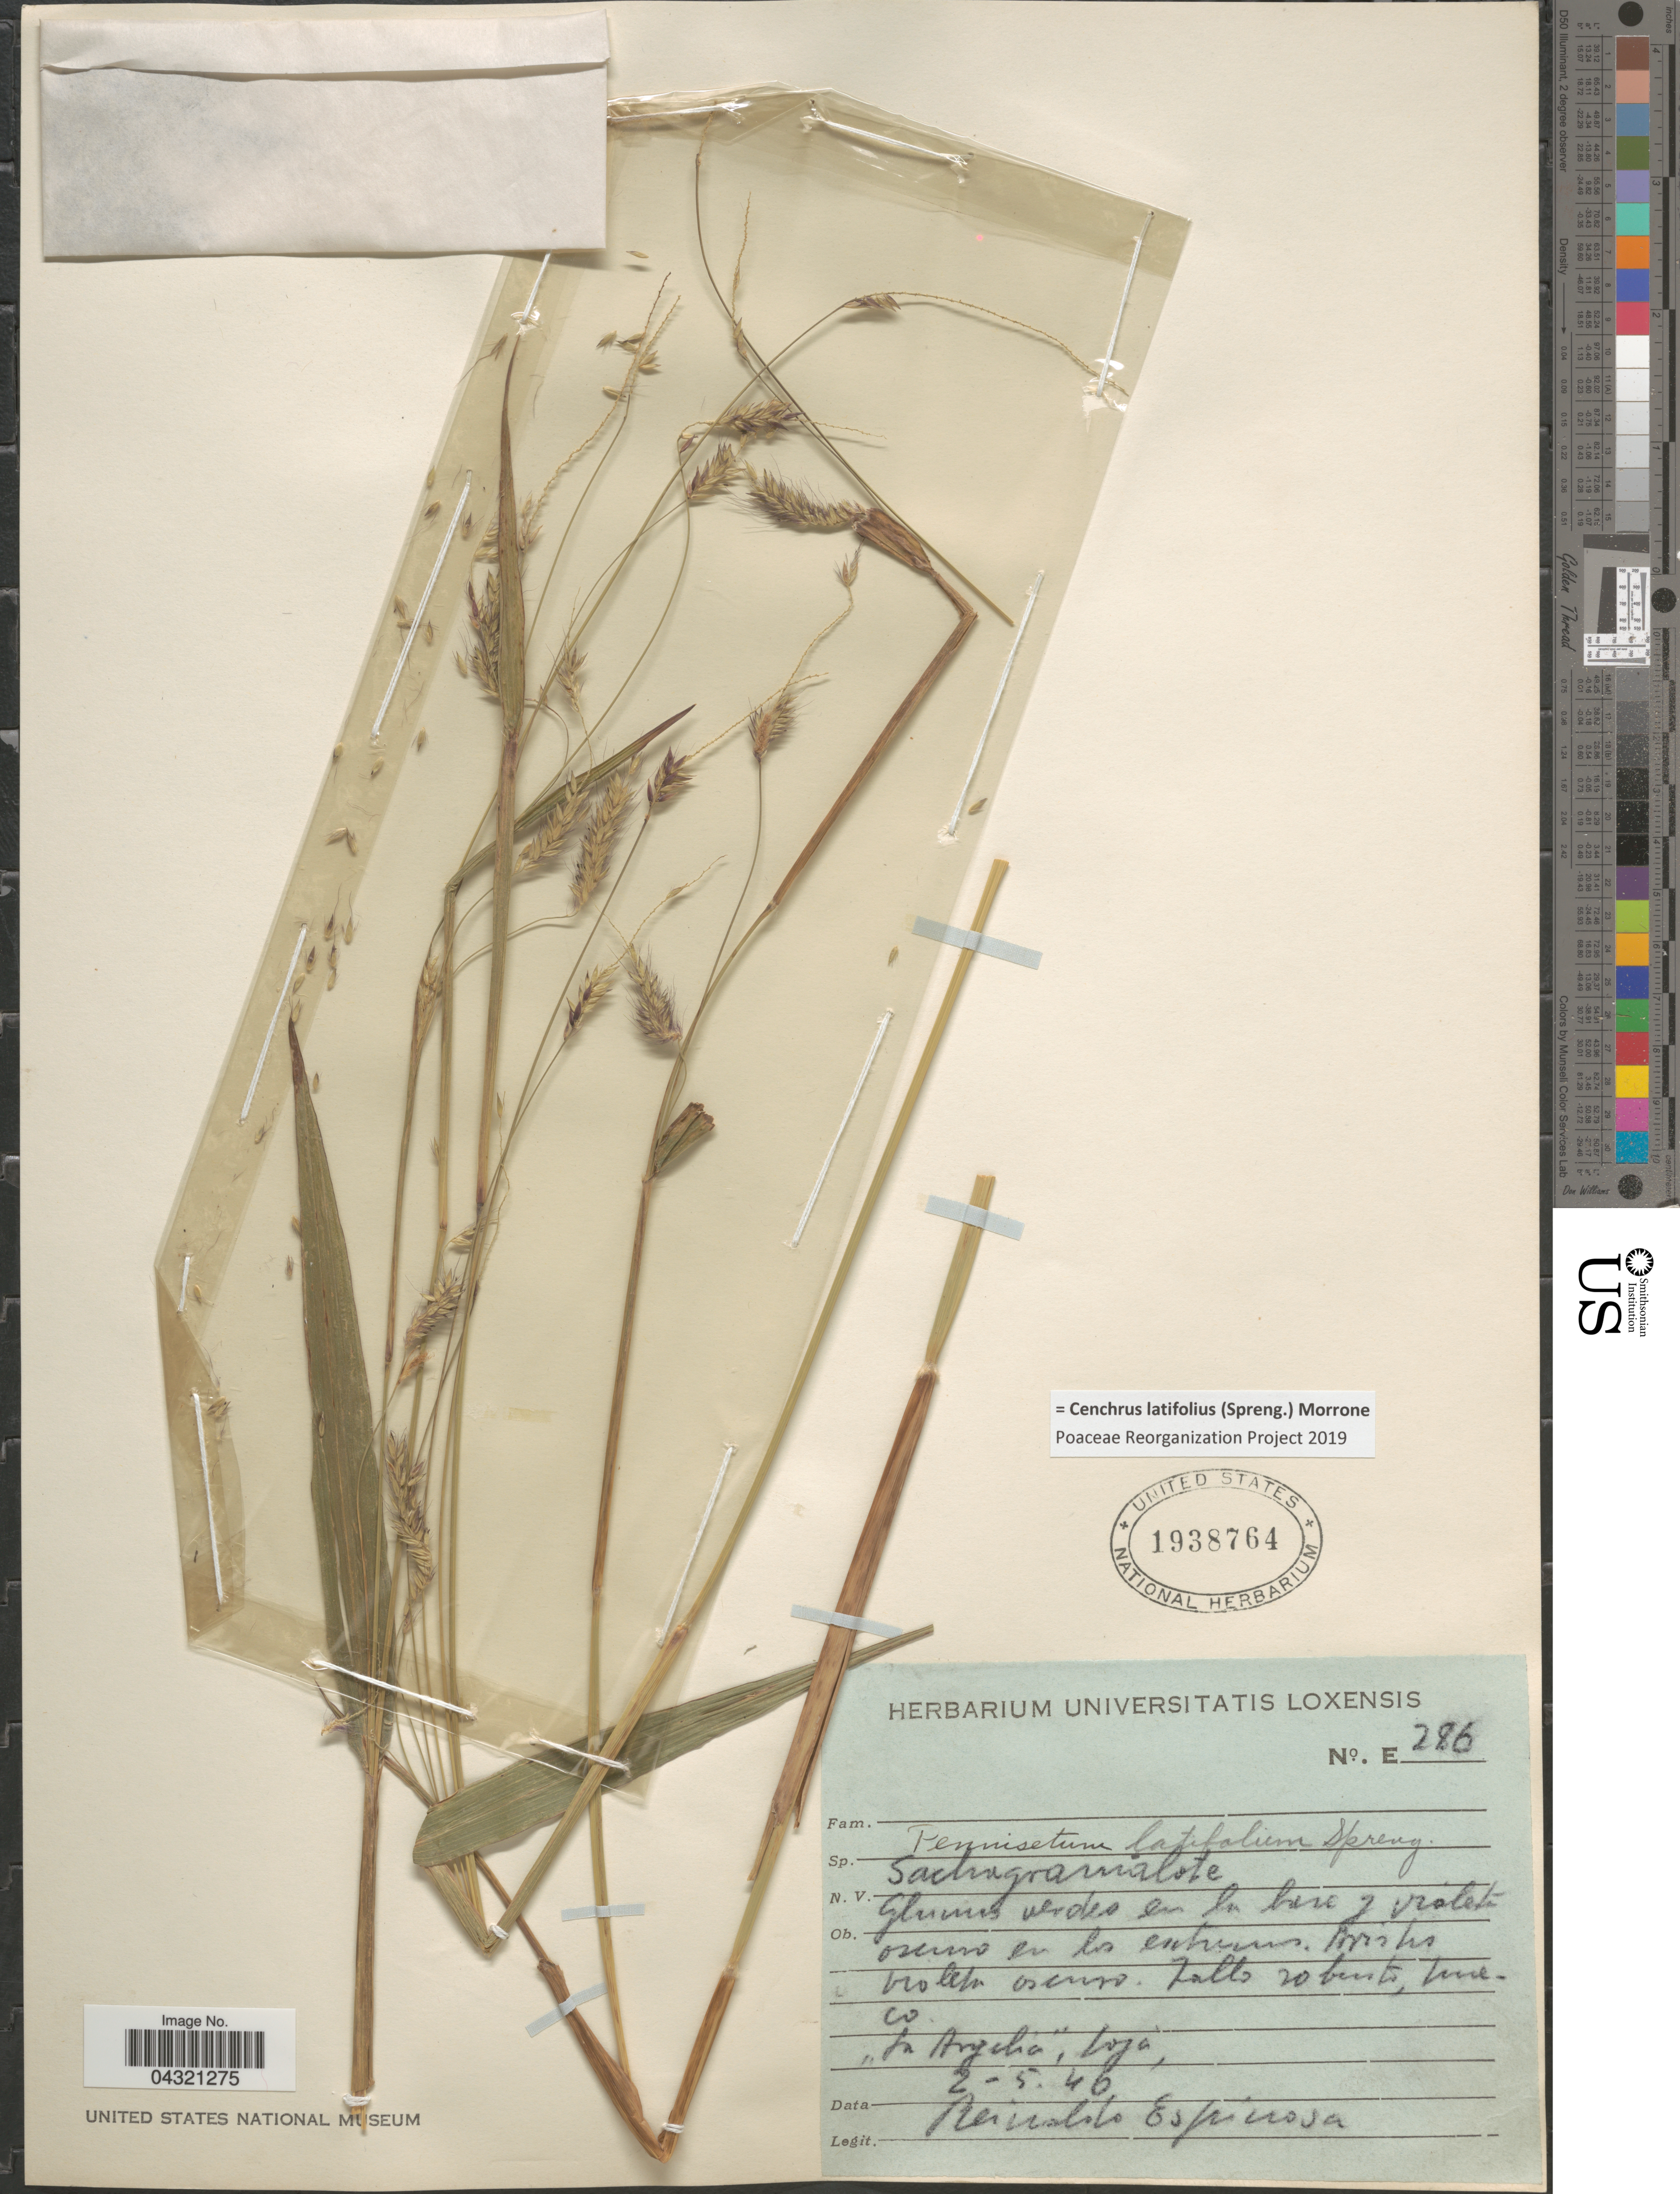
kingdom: Plantae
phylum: Tracheophyta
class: Liliopsida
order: Poales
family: Poaceae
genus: Cenchrus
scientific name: Cenchrus latifolius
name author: (Spreng.) Morrone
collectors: R. Espinosa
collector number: E286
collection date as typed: Transcribed d/m/y: 2/5/46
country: Ecuador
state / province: Loja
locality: La Argelia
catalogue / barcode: US 1938764